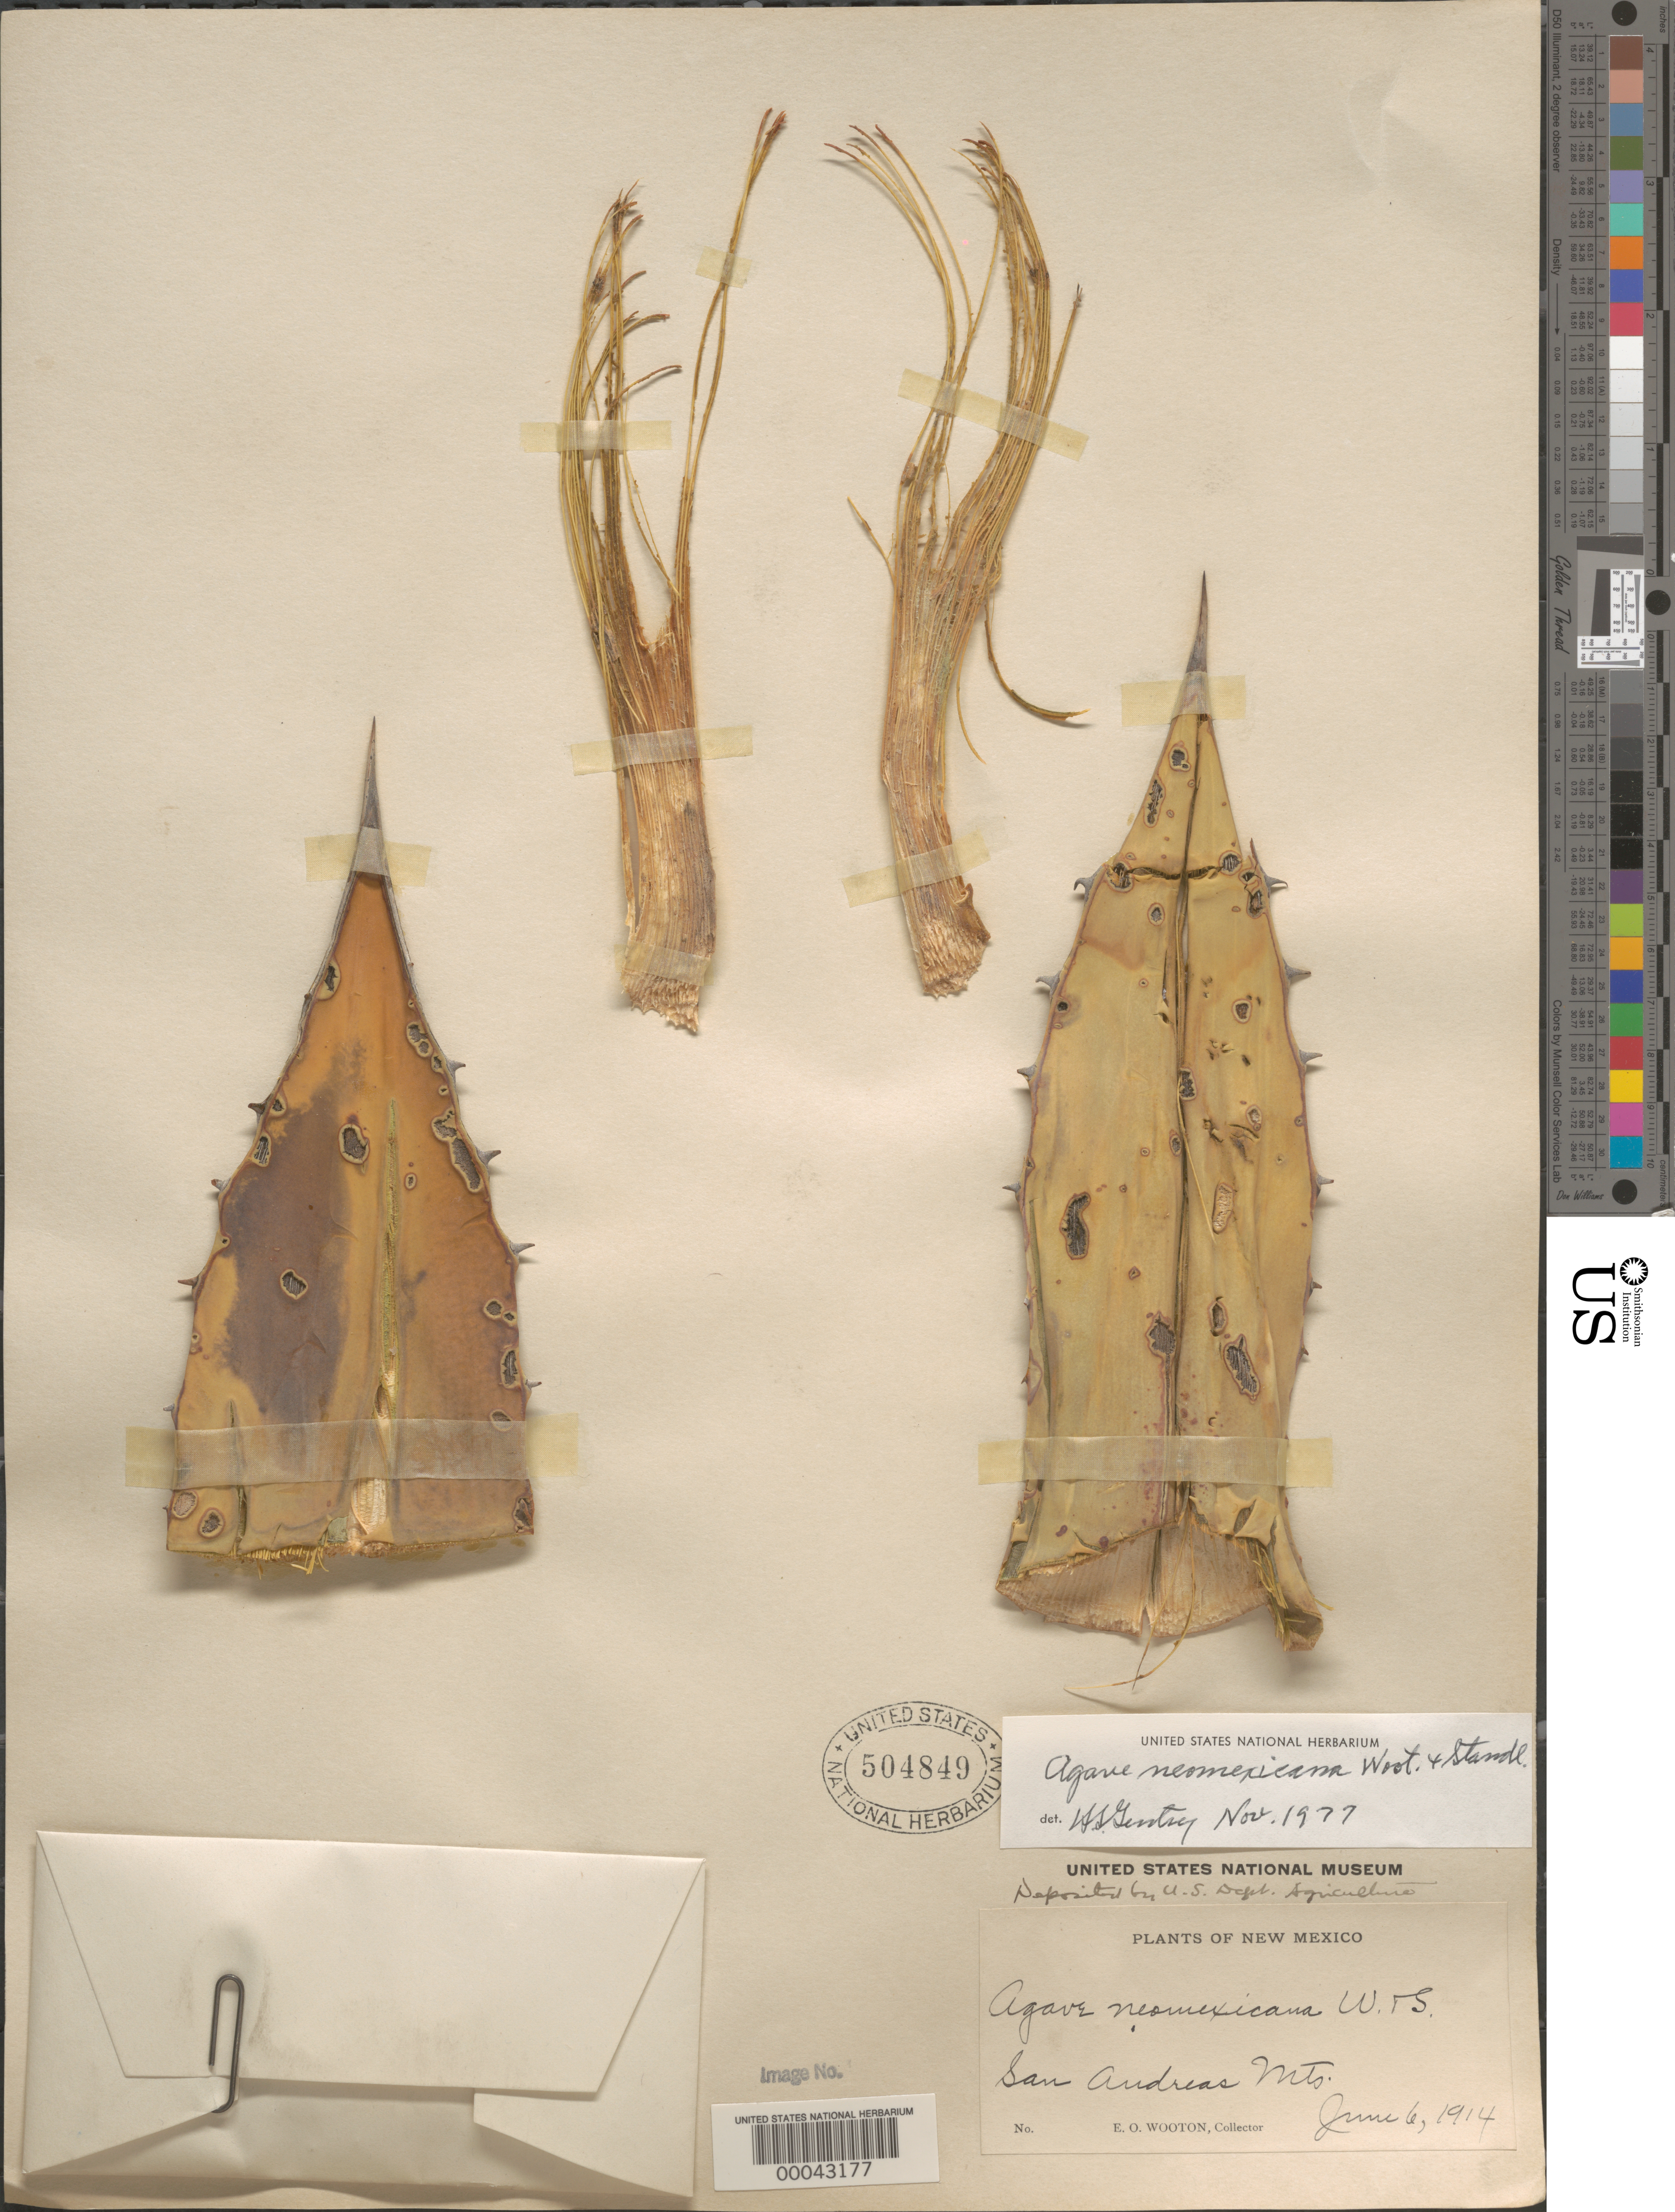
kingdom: Plantae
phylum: Tracheophyta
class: Liliopsida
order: Asparagales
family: Asparagaceae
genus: Agave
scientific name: Agave neomexicana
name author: Wooton & Standl.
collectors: E. O. Wooton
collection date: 1914-06-06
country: United States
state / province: New Mexico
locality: San Andreas Mts.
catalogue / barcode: US 504849